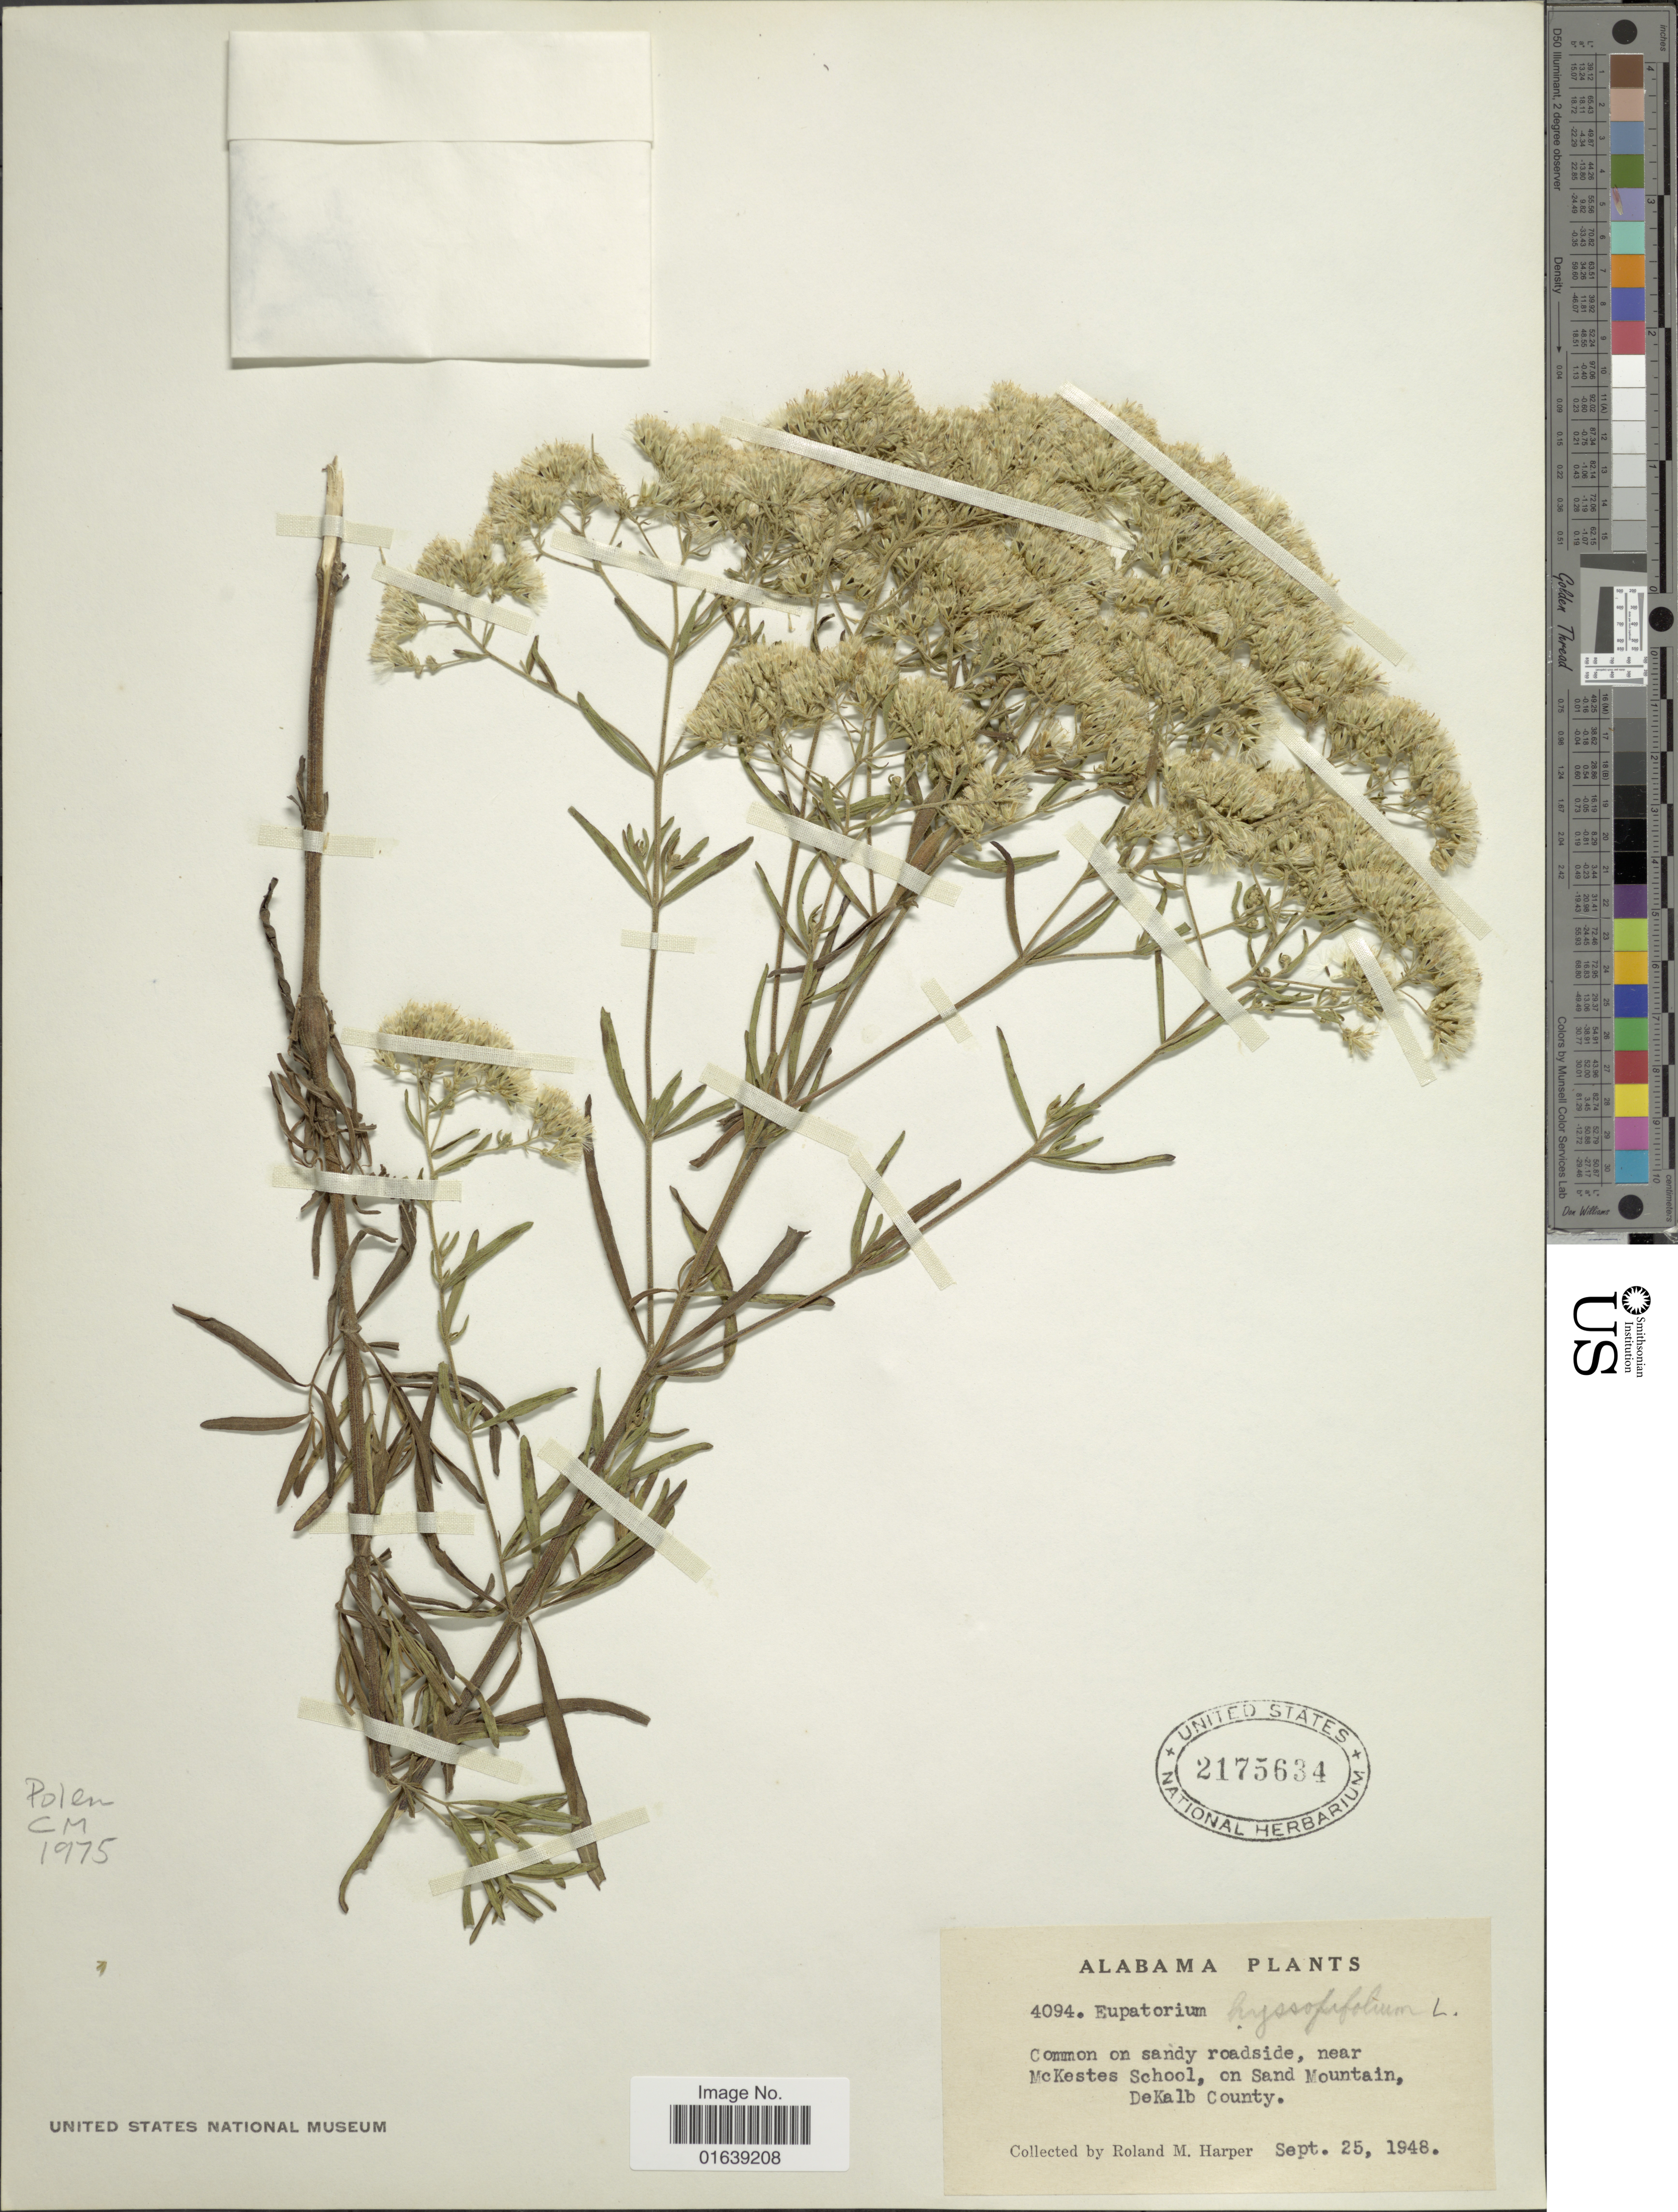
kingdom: Plantae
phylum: Tracheophyta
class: Magnoliopsida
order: Asterales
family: Asteraceae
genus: Eupatorium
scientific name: Eupatorium hyssopifolium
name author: L.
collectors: R. M. Harper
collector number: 4094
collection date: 1948-09-25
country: United States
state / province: Alabama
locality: Alabama. McKestes School, on San Mountain, DeKalb County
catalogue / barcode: US 2175634